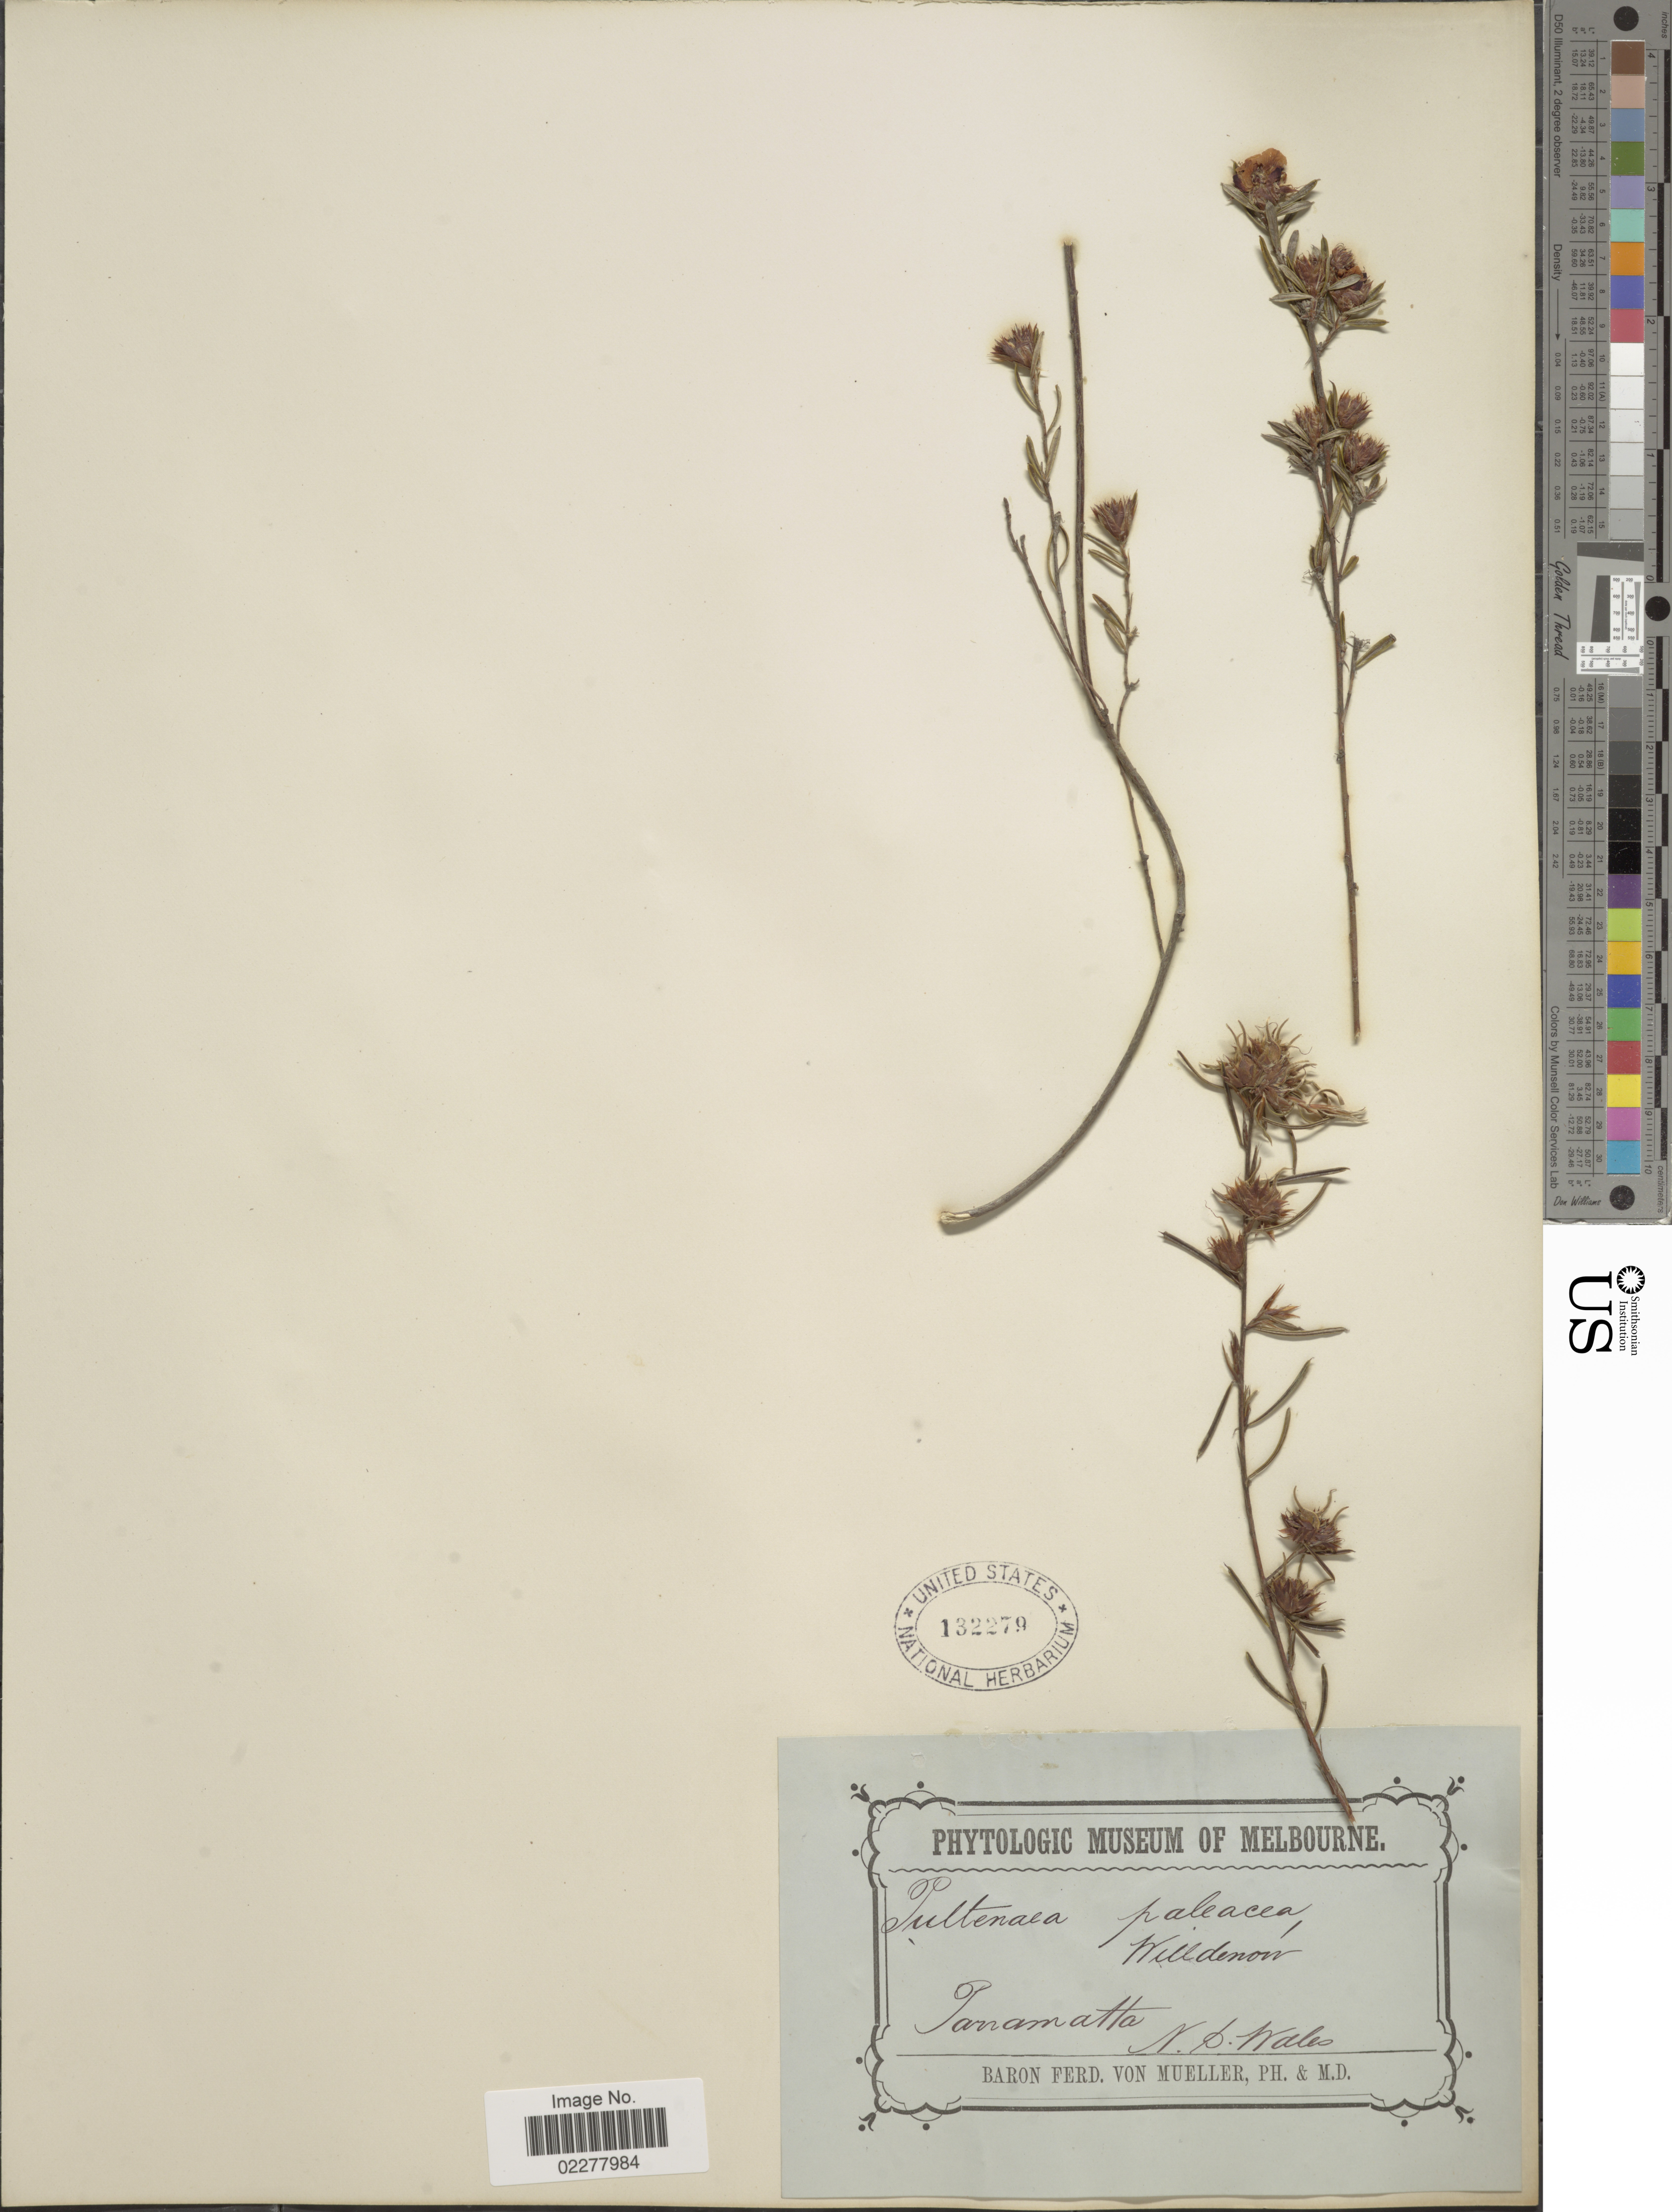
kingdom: Plantae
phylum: Tracheophyta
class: Magnoliopsida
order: Fabales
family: Fabaceae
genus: Pultenaea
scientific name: Pultenaea paleacea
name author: Willd.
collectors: F. von Mueller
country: Australia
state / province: New South Wales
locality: Parramatta, N.S. Wales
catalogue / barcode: US 132279